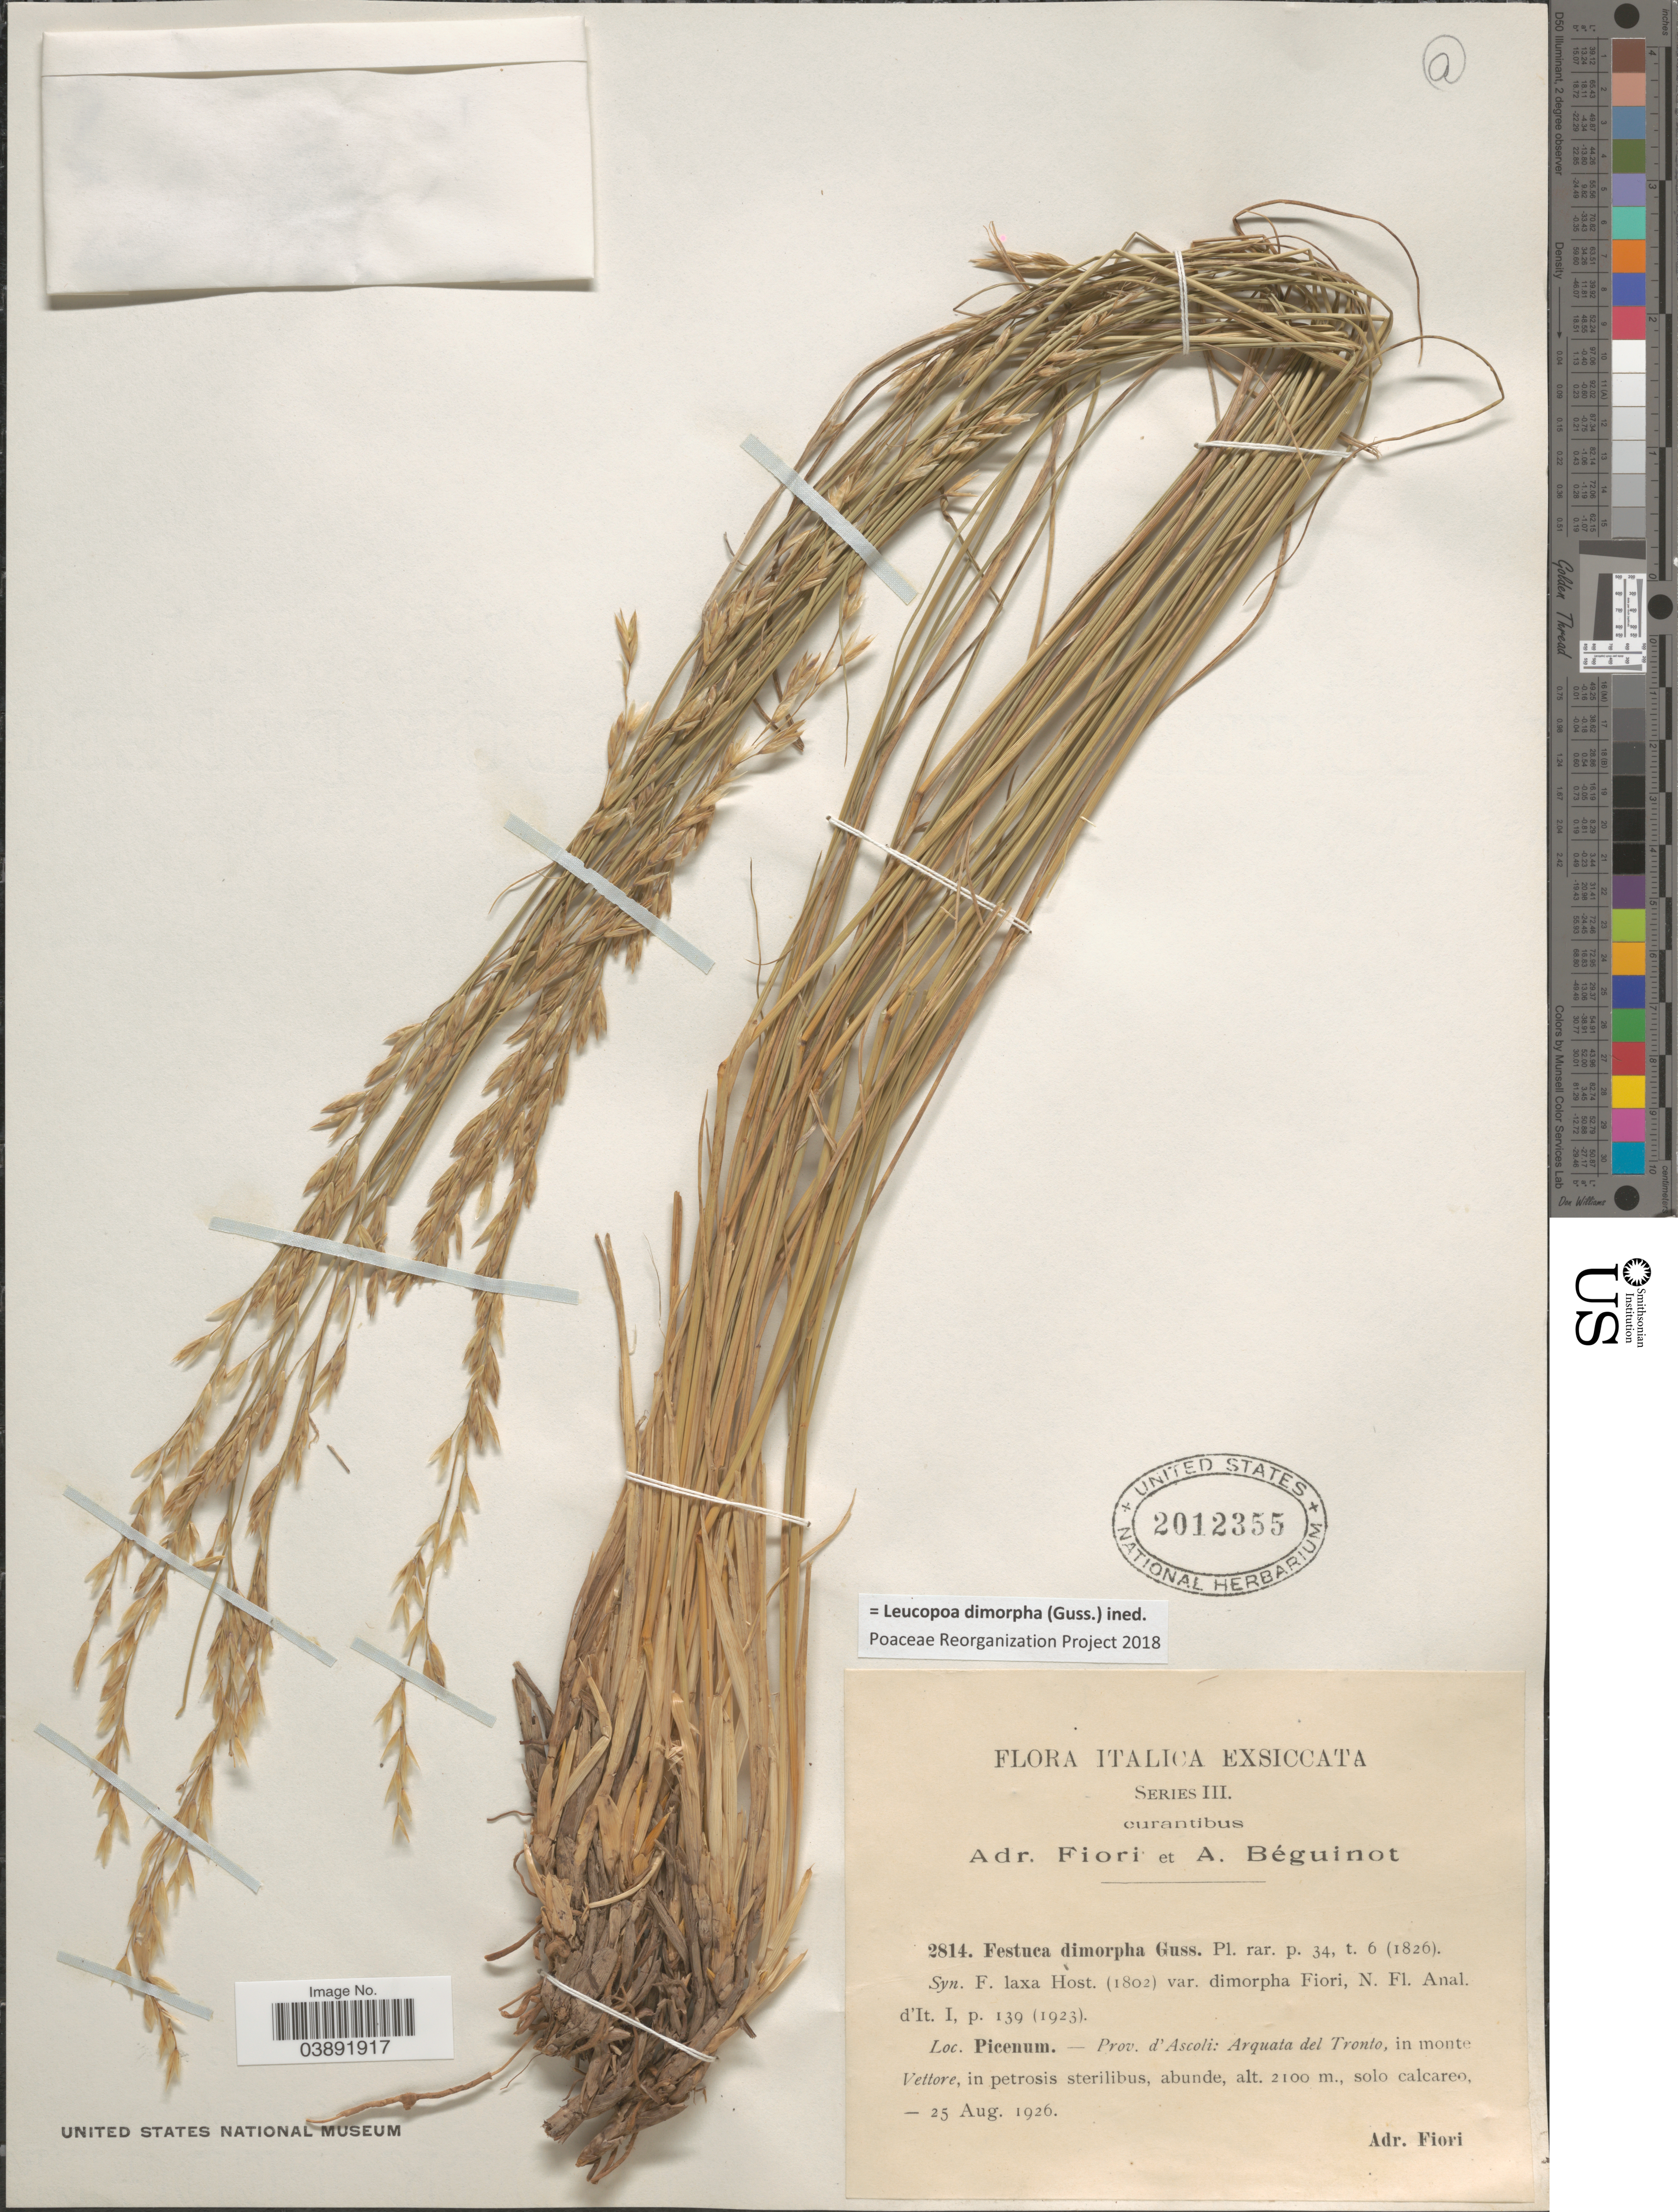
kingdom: Plantae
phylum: Tracheophyta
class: Liliopsida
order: Poales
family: Poaceae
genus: Leucopoa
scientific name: Leucopoa dimorpha ined.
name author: (Gussone)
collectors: A. Fiori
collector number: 2814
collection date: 1926-08-25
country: Italy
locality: Picenum. - Prov. d'Ascoli: Arquata del Tronto, in monte Vettore, in petrosis sterilibus, abunde.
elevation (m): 2100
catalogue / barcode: US 2012355